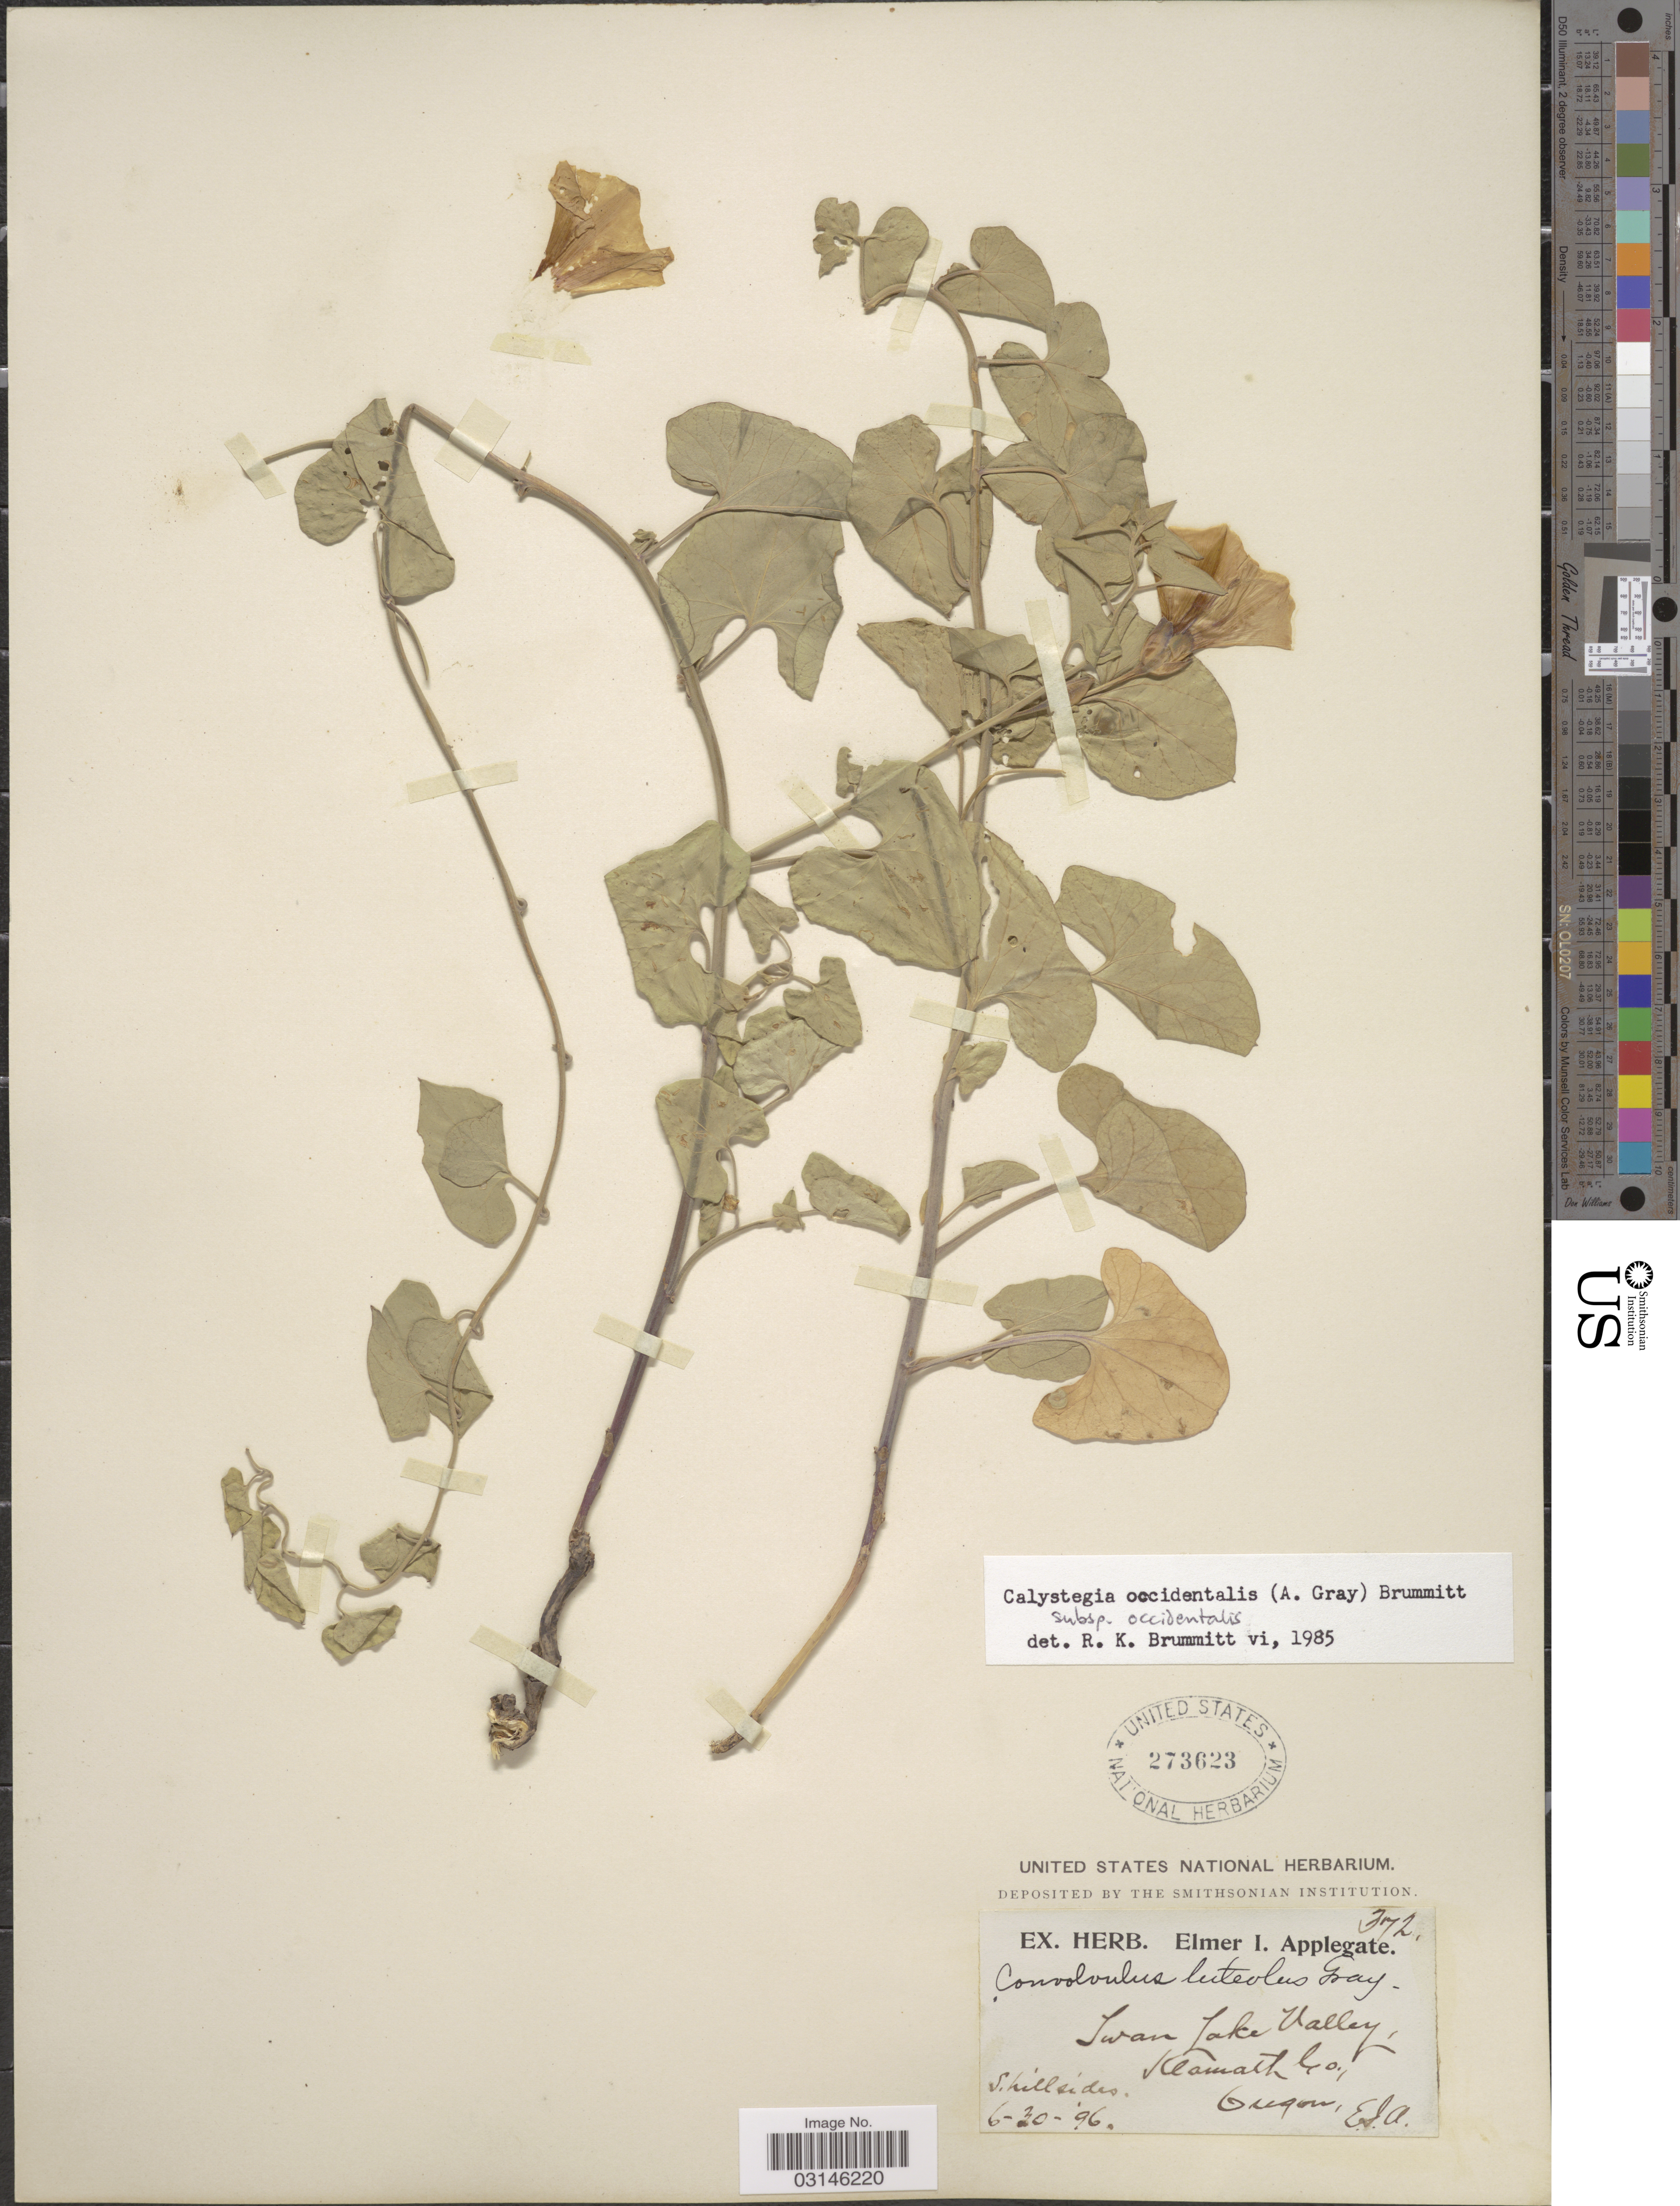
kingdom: Plantae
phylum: Tracheophyta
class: Magnoliopsida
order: Solanales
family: Convolvulaceae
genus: Calystegia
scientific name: Calystegia occidentalis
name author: (A. Gray) Brummitt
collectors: E. I. Applegate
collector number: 372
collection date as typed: Transcribed d/m/y: 30/6/96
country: United States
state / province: Oregon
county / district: Klamath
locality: Iwan Lake Valley, Klamath Co., S. hillsides.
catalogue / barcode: US 273623